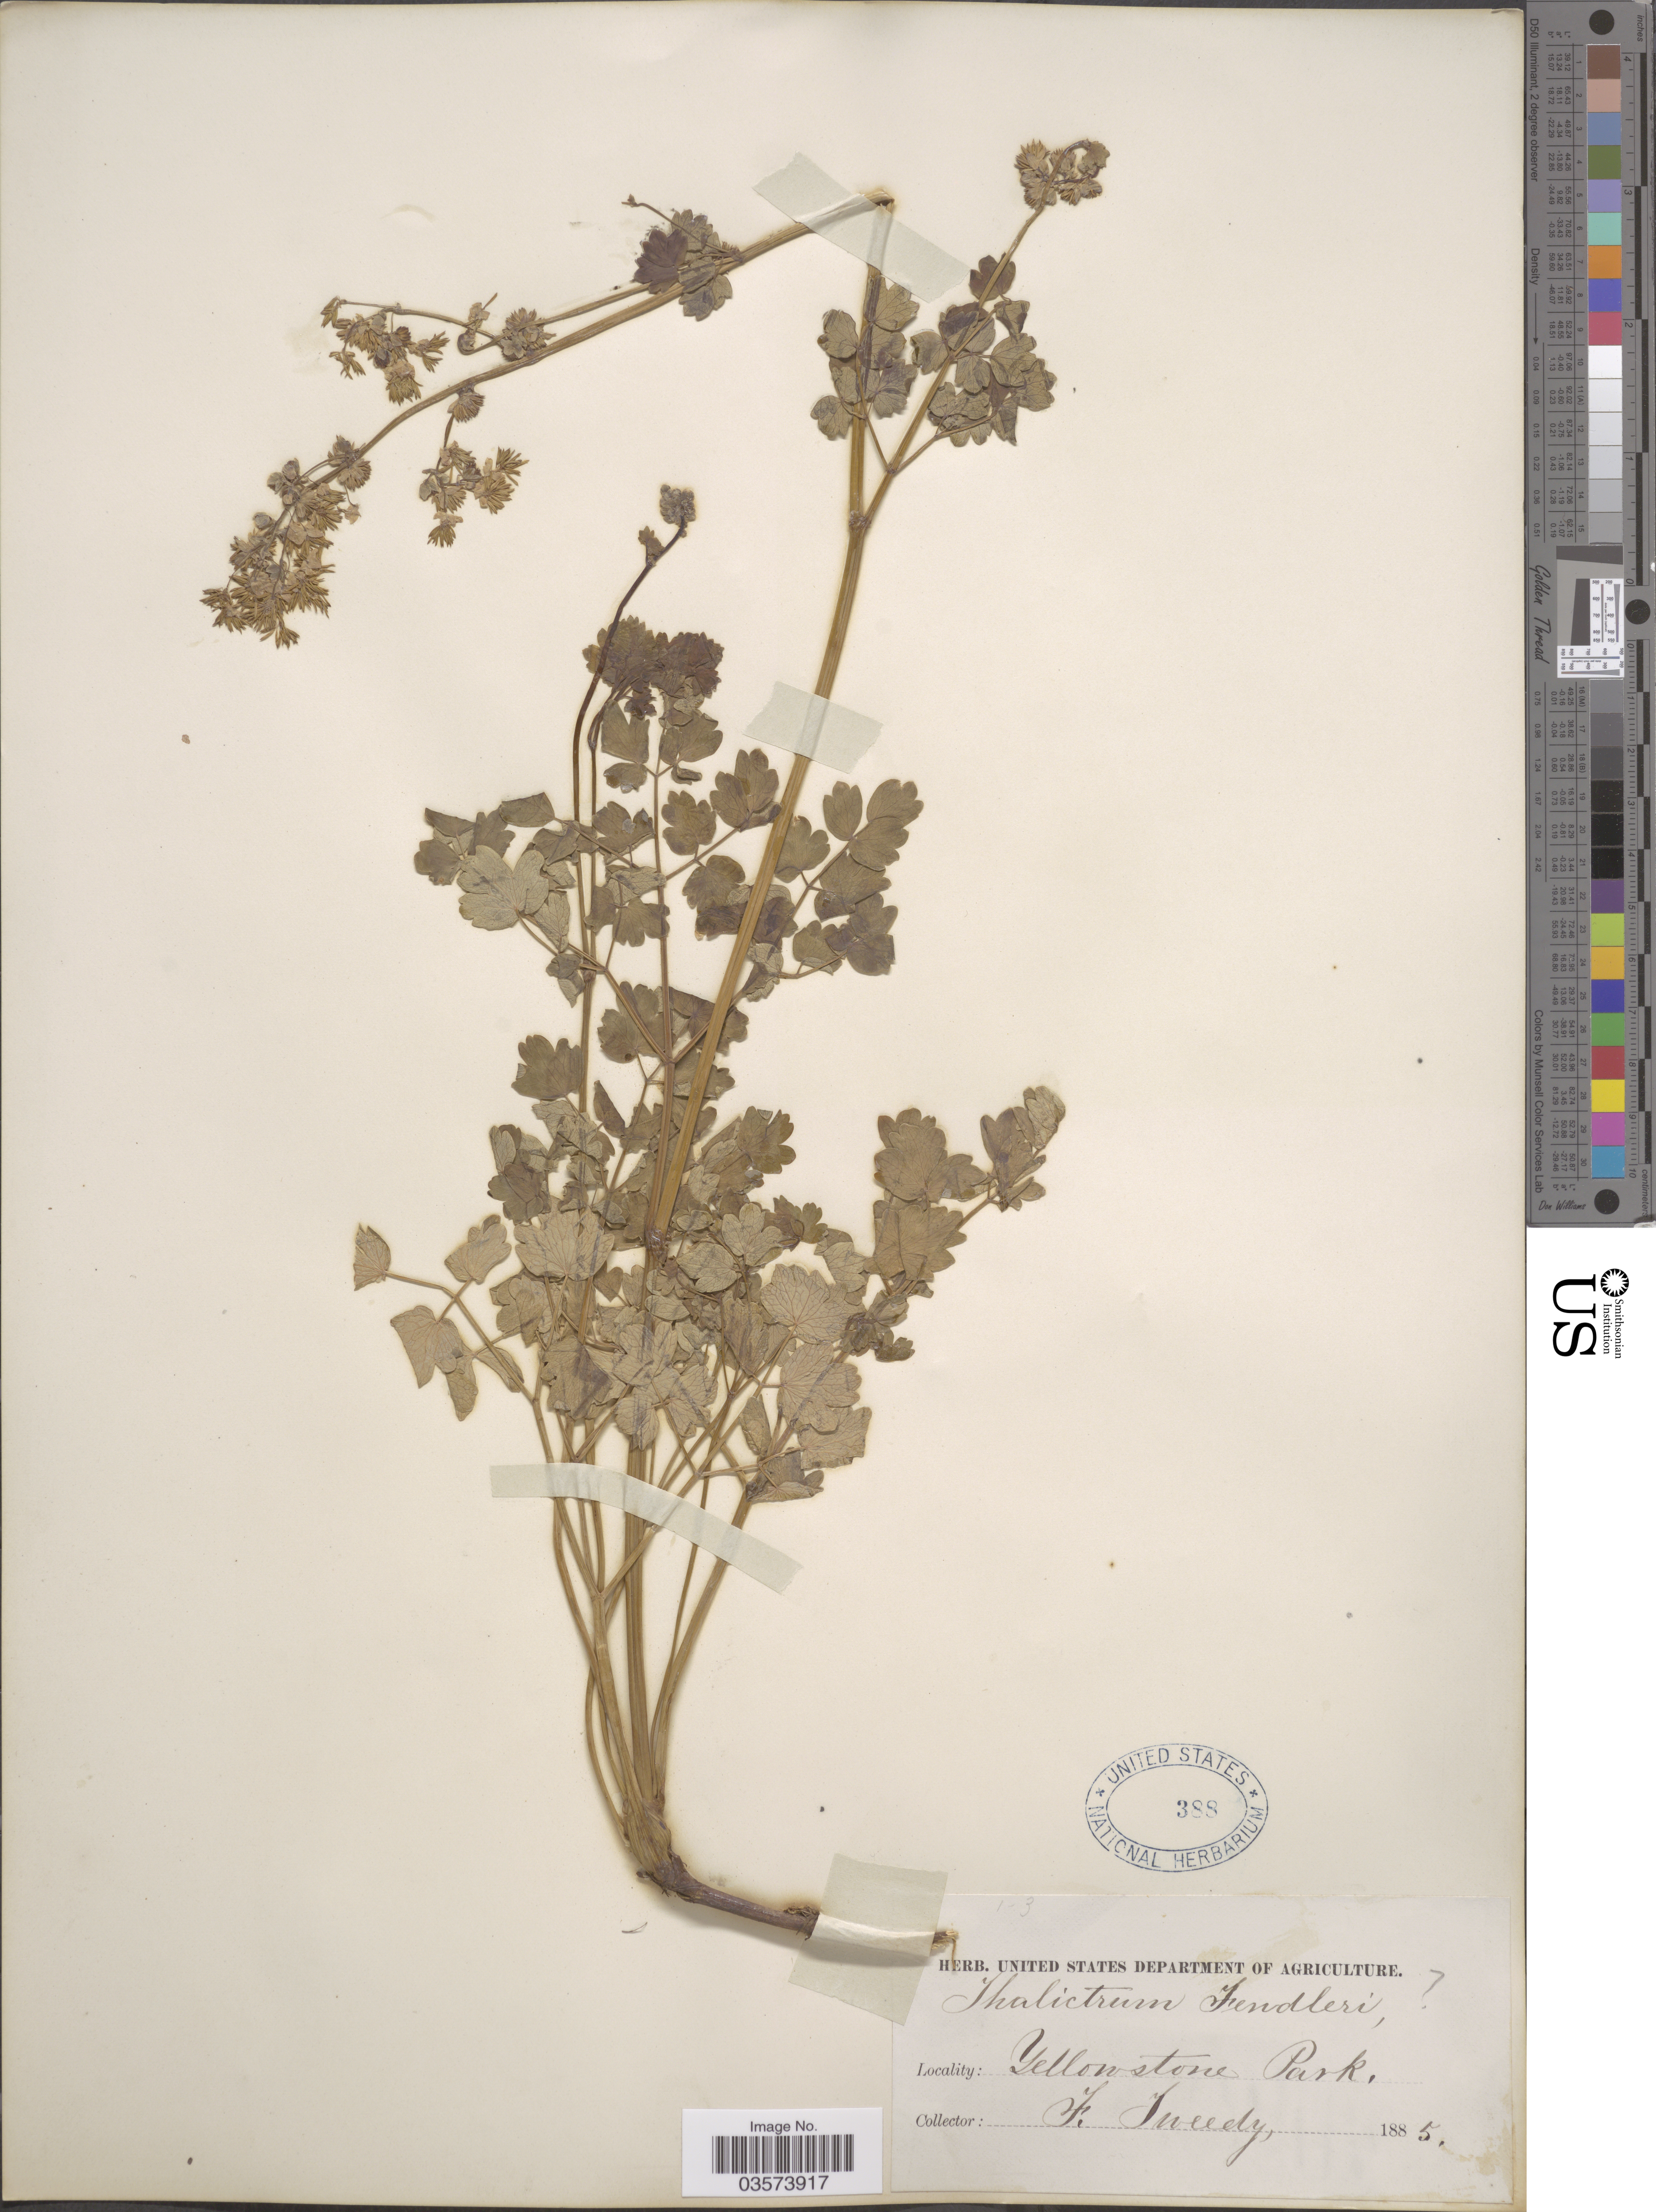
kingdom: Plantae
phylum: Tracheophyta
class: Magnoliopsida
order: Ranunculales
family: Ranunculaceae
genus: Thalictrum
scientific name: Thalictrum fendleri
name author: Engelm. ex A. Gray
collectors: F. Tweedy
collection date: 1885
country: United States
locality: Yellowstone Park.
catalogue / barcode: US 388